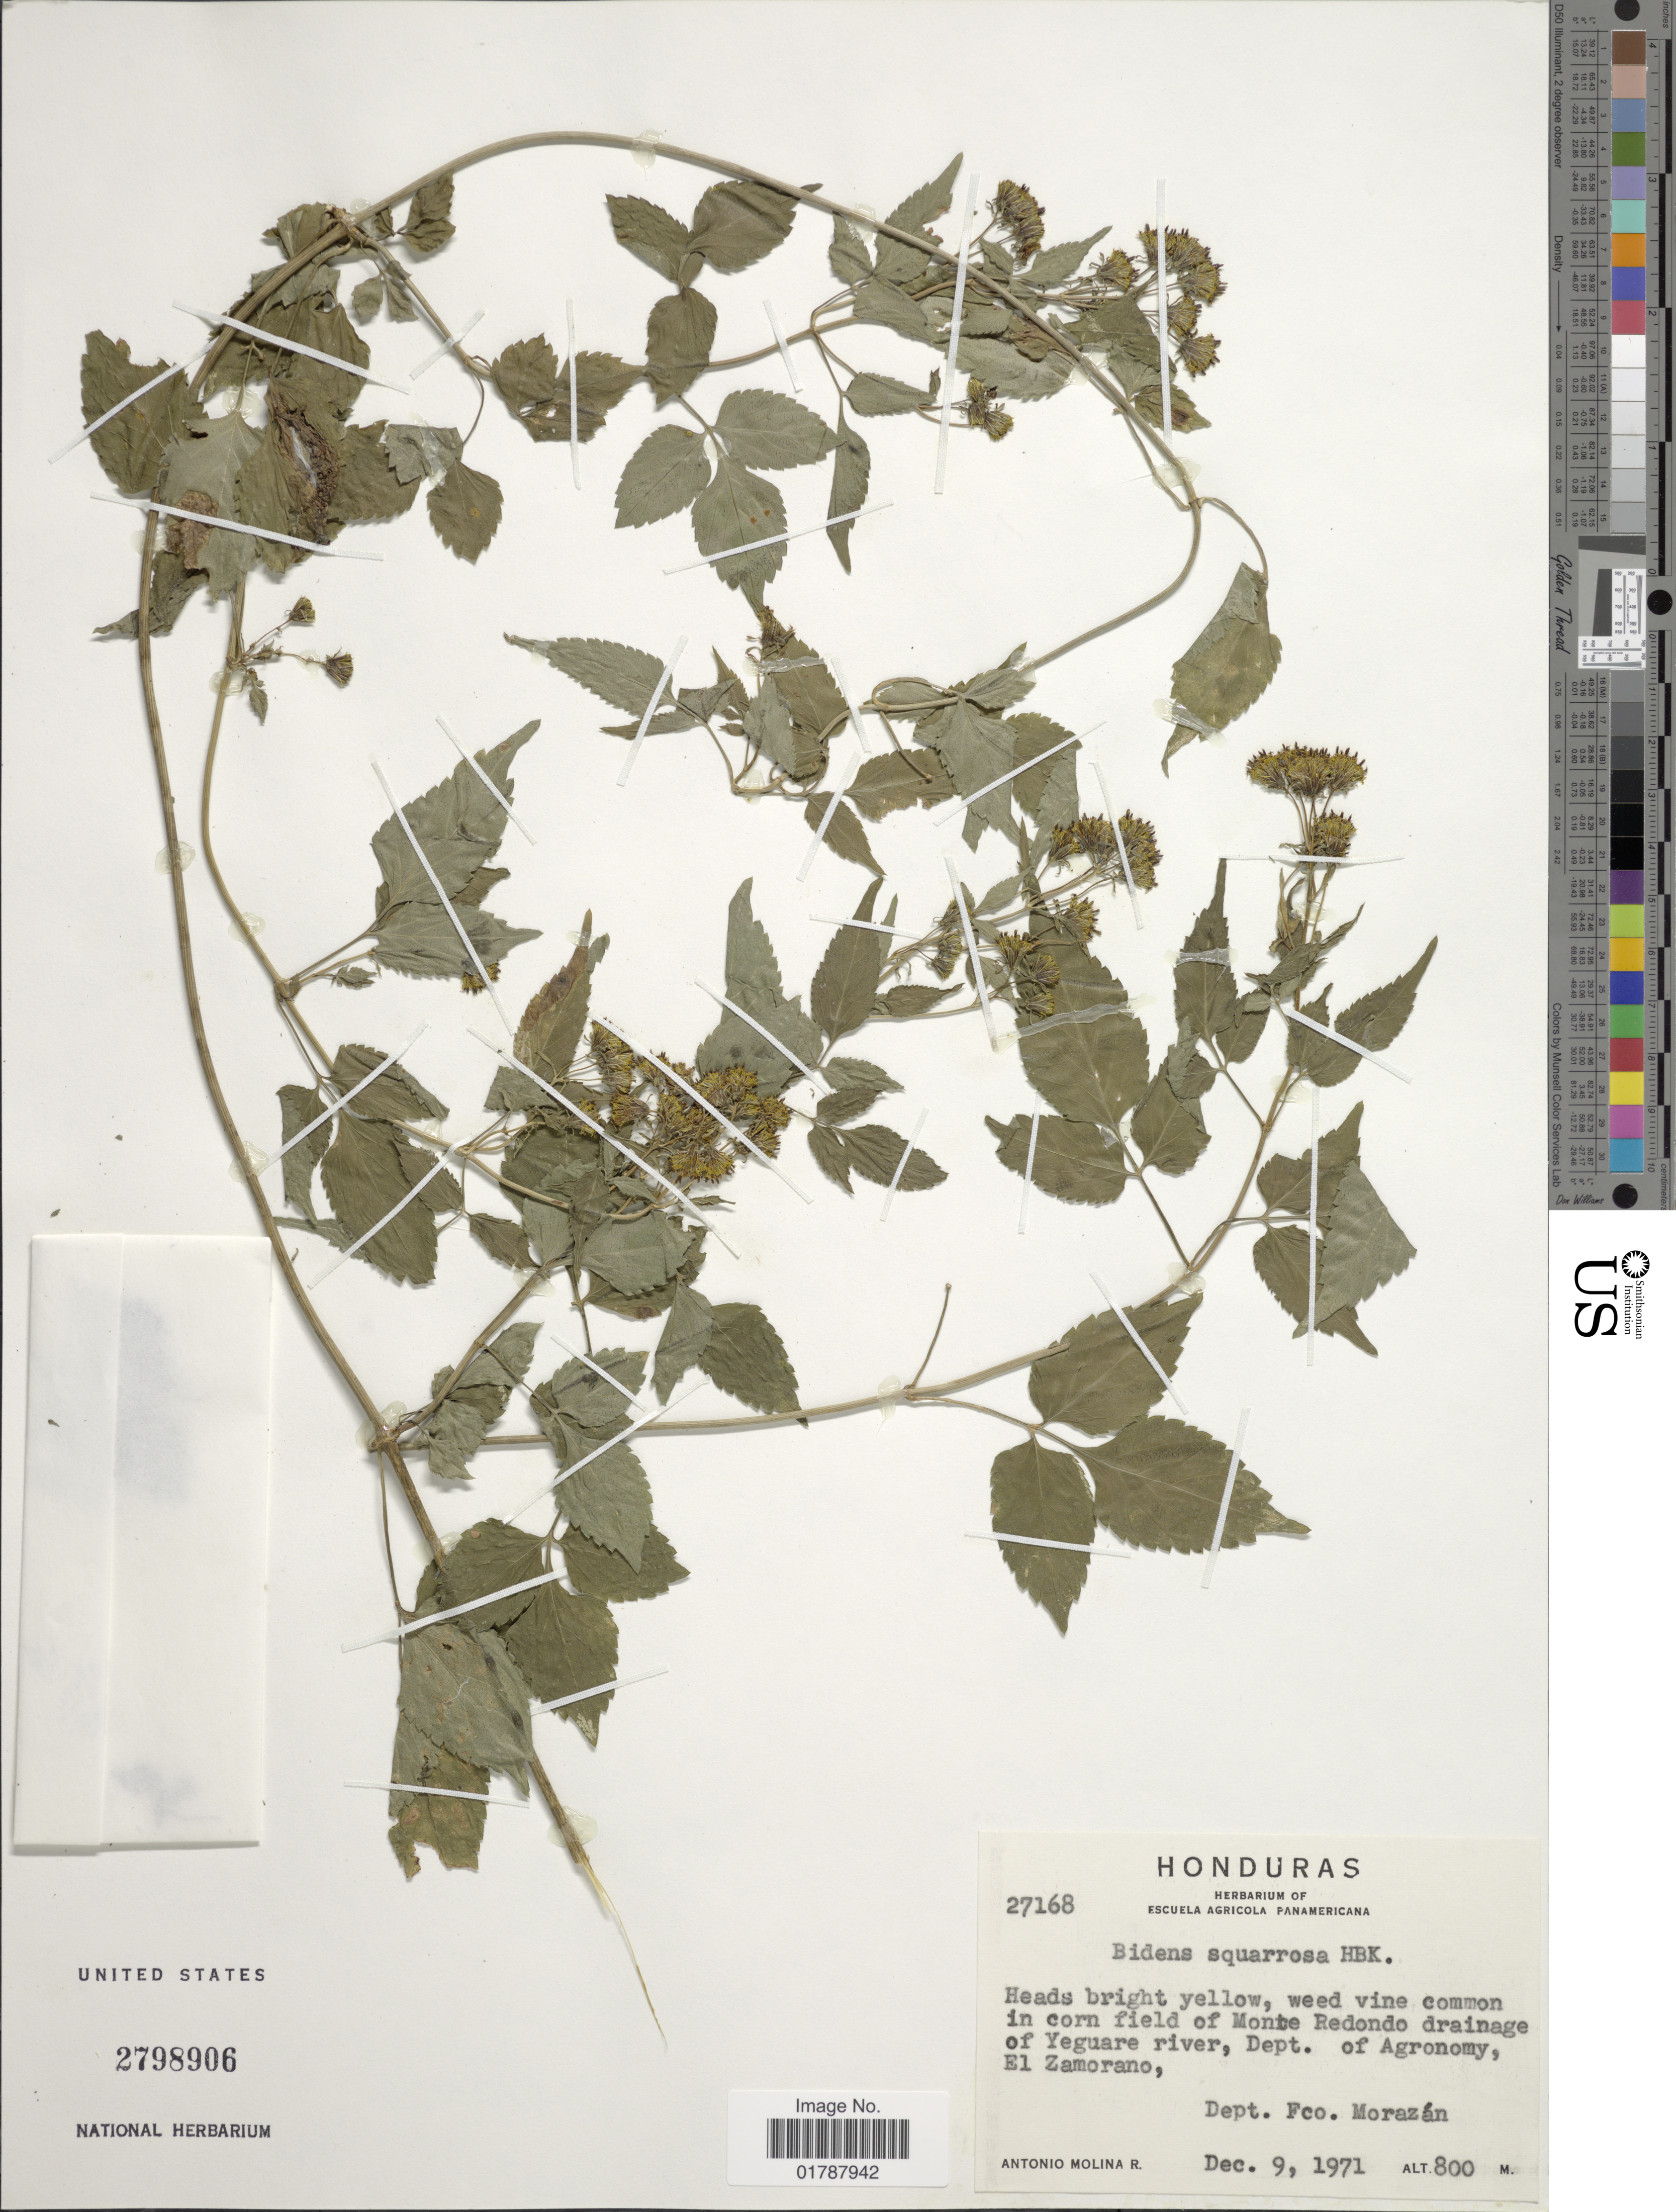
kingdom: Plantae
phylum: Tracheophyta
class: Magnoliopsida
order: Asterales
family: Asteraceae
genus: Bidens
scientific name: Bidens squarrosa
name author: Kunth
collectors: A. Molina R.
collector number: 27168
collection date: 1971-12-09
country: Honduras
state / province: Fco. Morazán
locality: Weed vine common, in corn field of Monte Redonde drainage of Yeguare river, Dept. of Agronomy, El Zamorano, Dept. Fco. Morazan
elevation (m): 800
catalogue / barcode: US 2798906